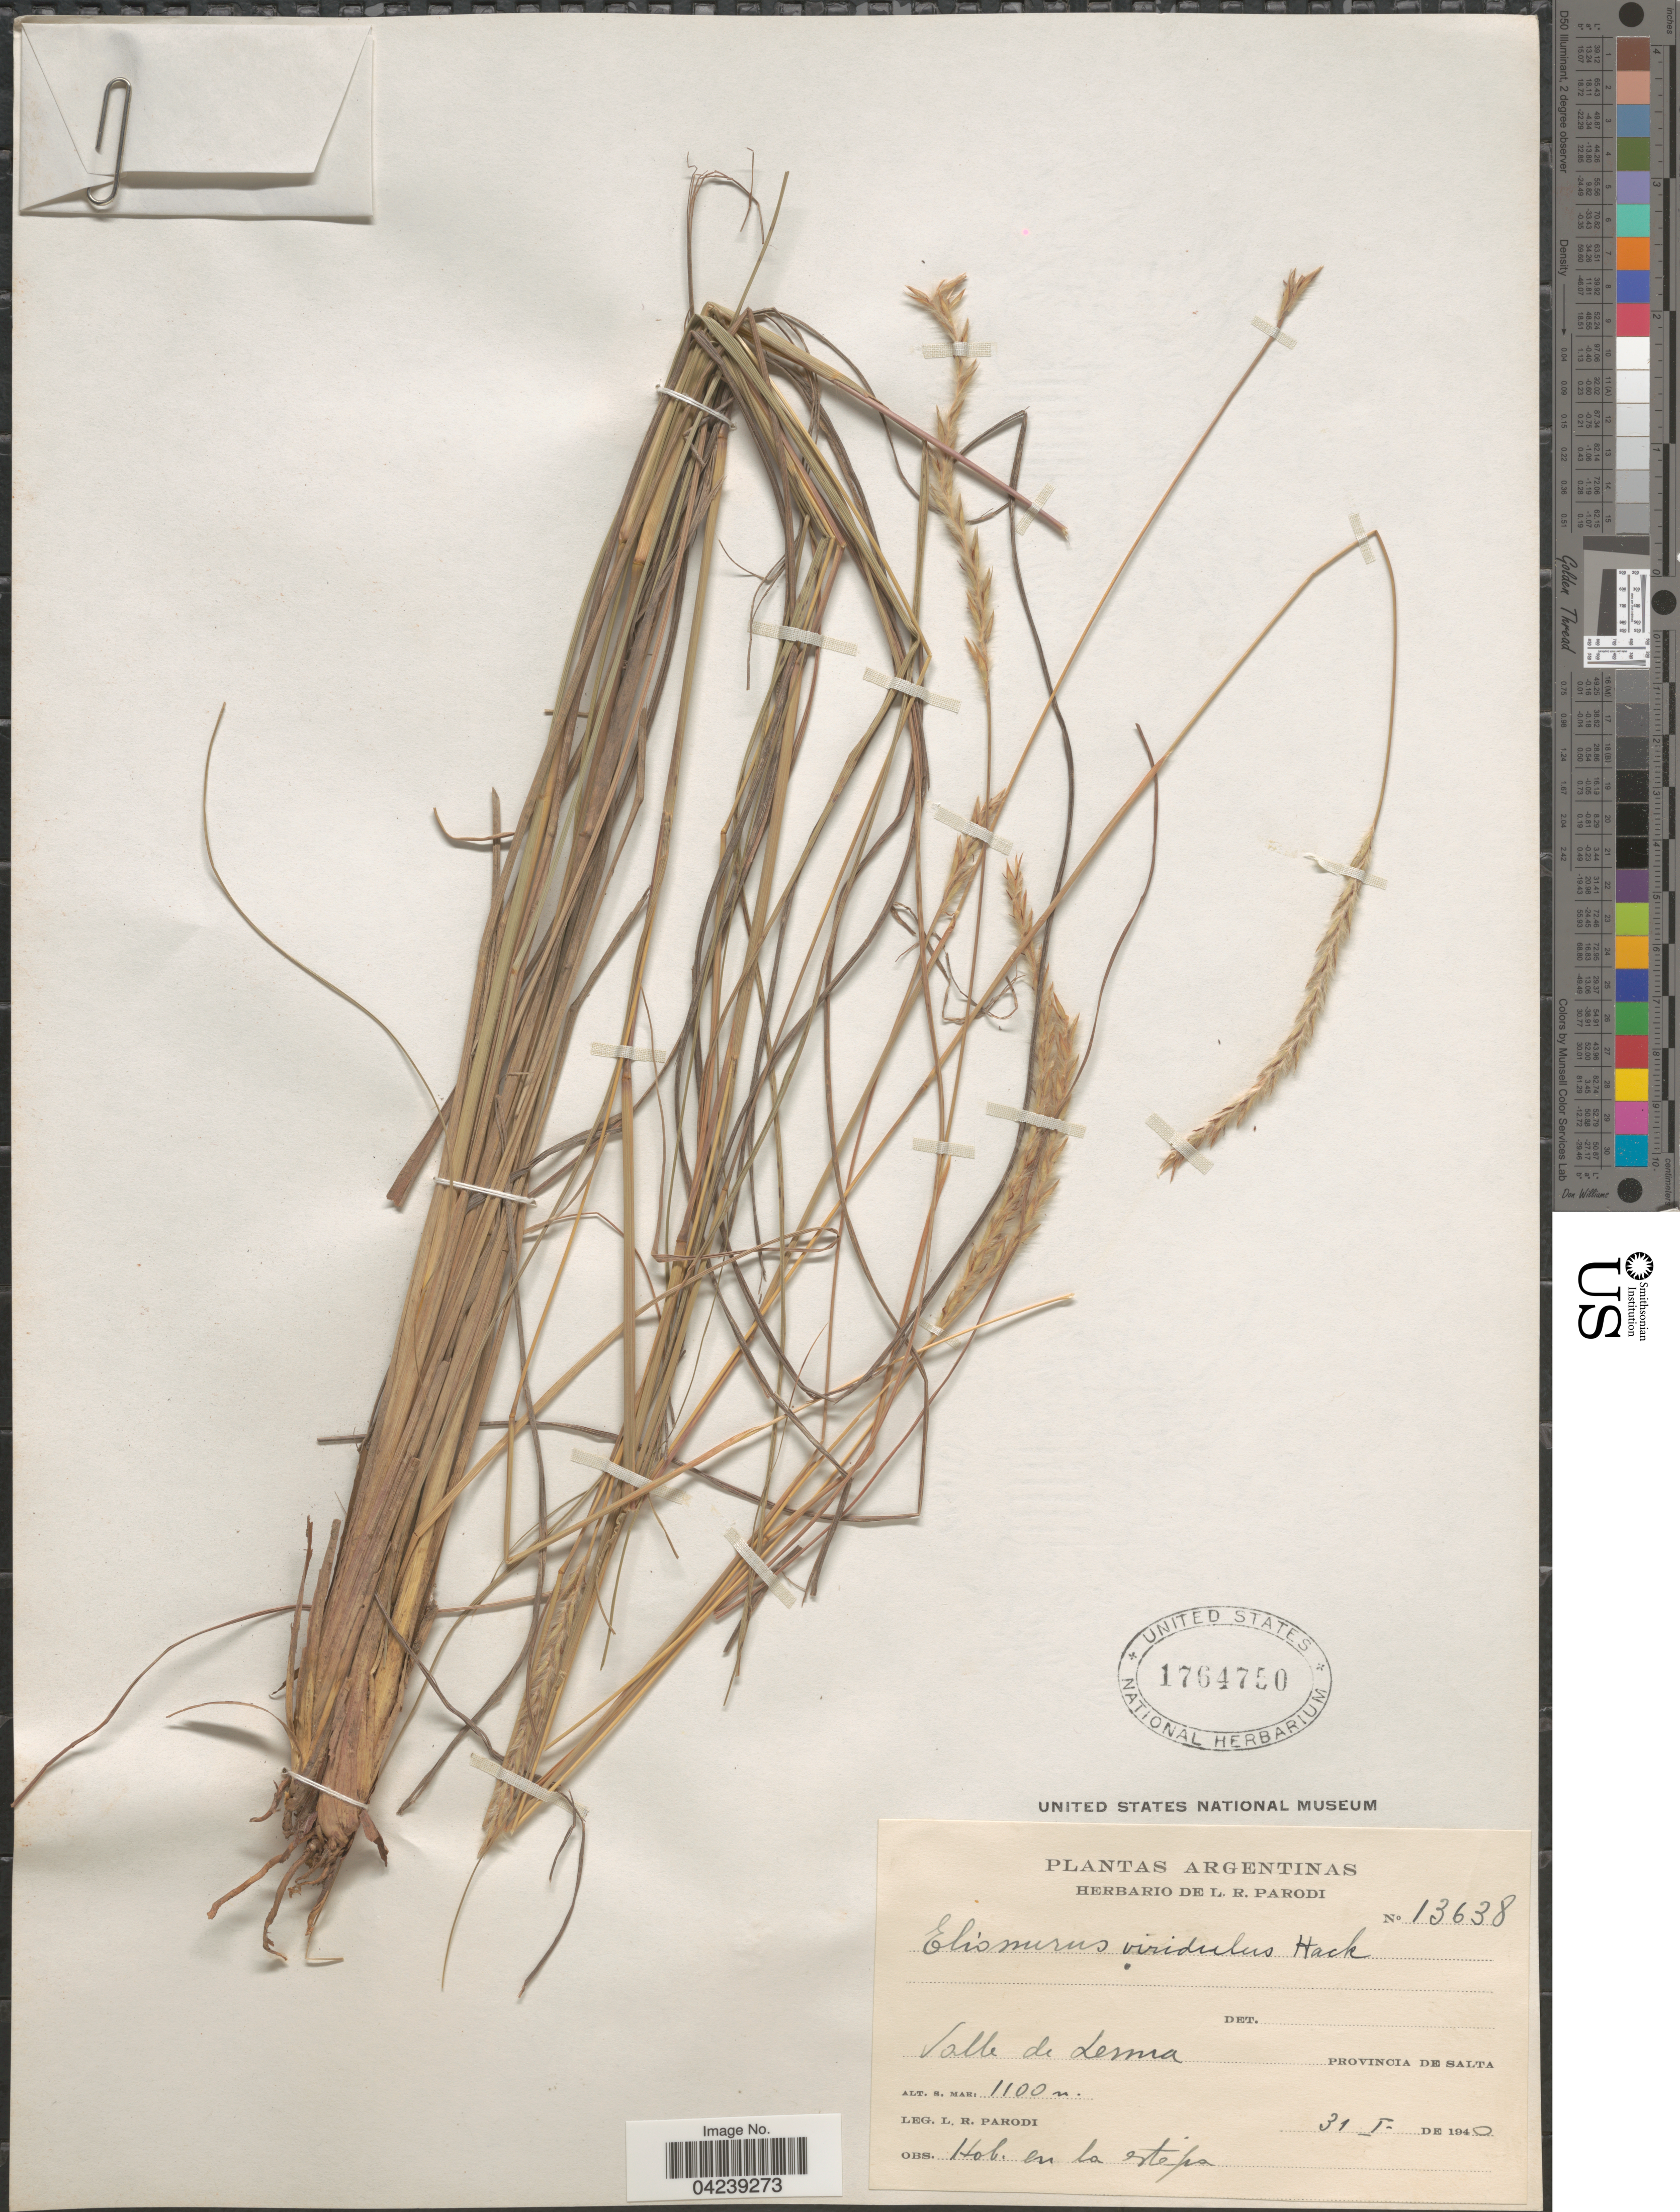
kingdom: Plantae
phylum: Tracheophyta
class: Liliopsida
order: Poales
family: Poaceae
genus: Elionurus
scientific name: Elionurus muticus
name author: (Spreng.) Kuntze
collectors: L. R. Parodi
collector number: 13638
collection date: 1940-01-31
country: Argentina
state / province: Salta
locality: Valle de Lerma.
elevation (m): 1100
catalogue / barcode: US 1764750